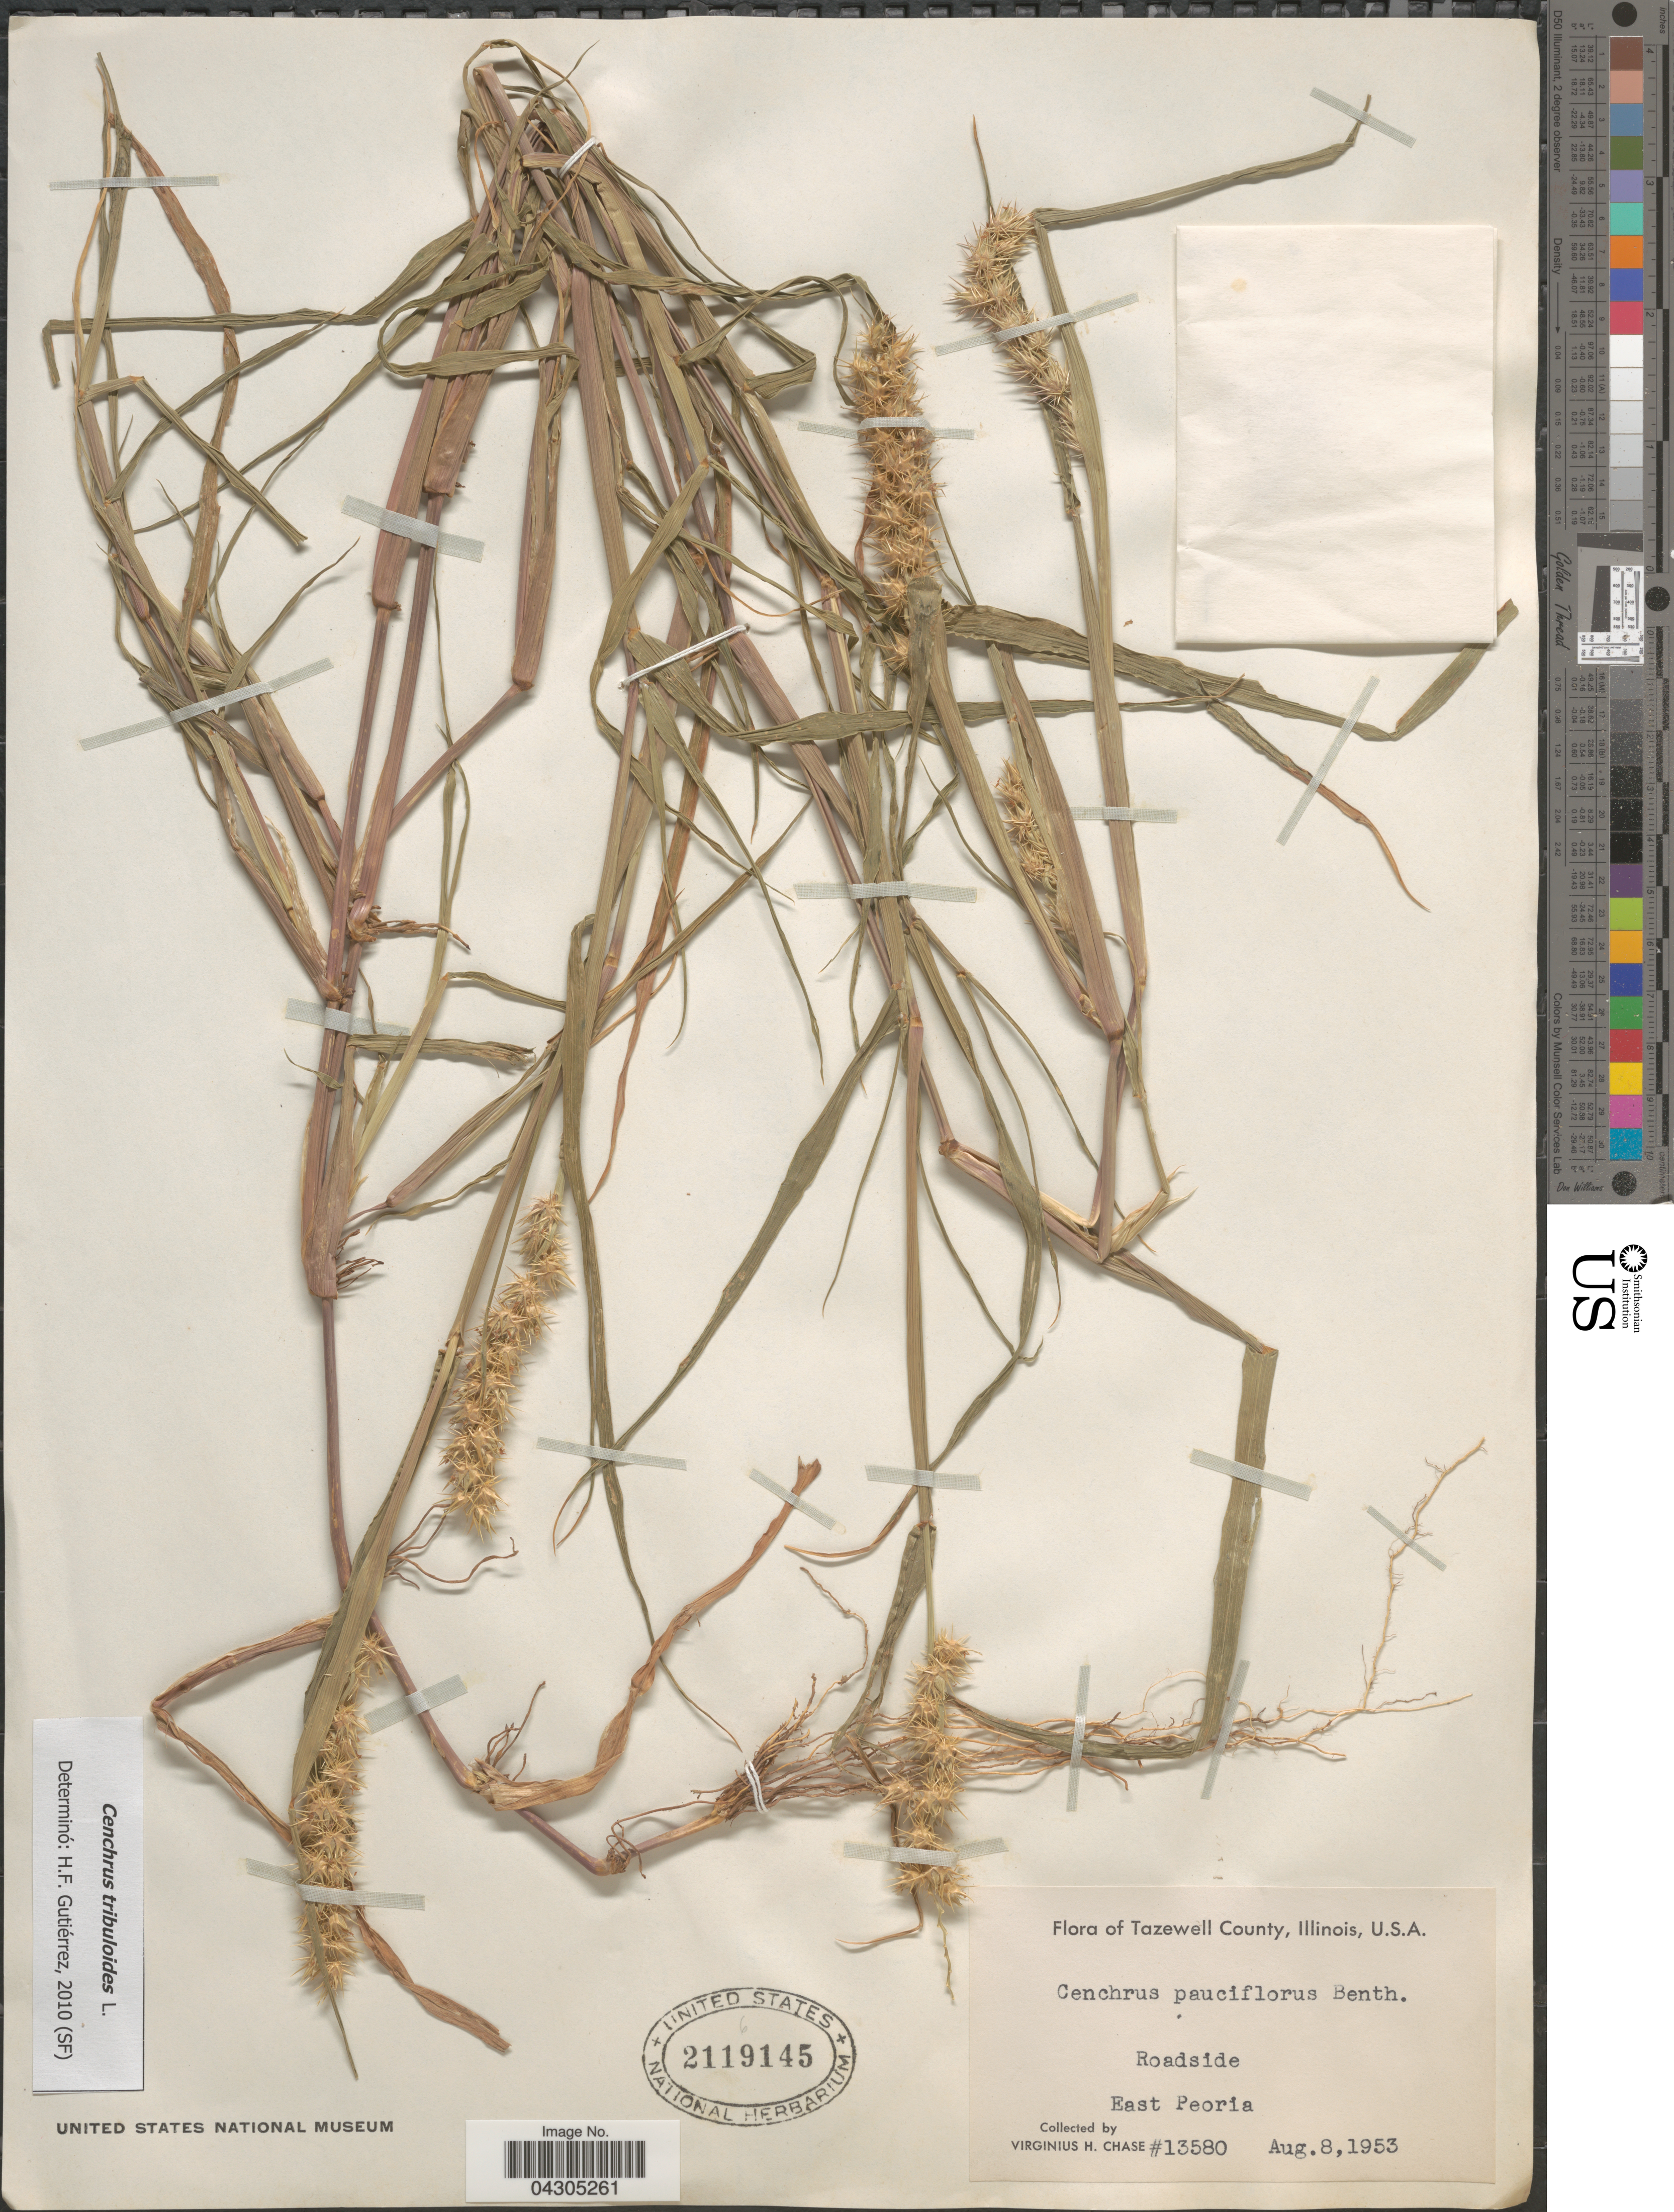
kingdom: Plantae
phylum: Tracheophyta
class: Liliopsida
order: Poales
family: Poaceae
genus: Cenchrus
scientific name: Cenchrus tribuloides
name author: L.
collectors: V. H. Chase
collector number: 13580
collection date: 1953-08-08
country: United States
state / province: Illinois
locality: Tazewell County. East Peoria.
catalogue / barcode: US 2119145